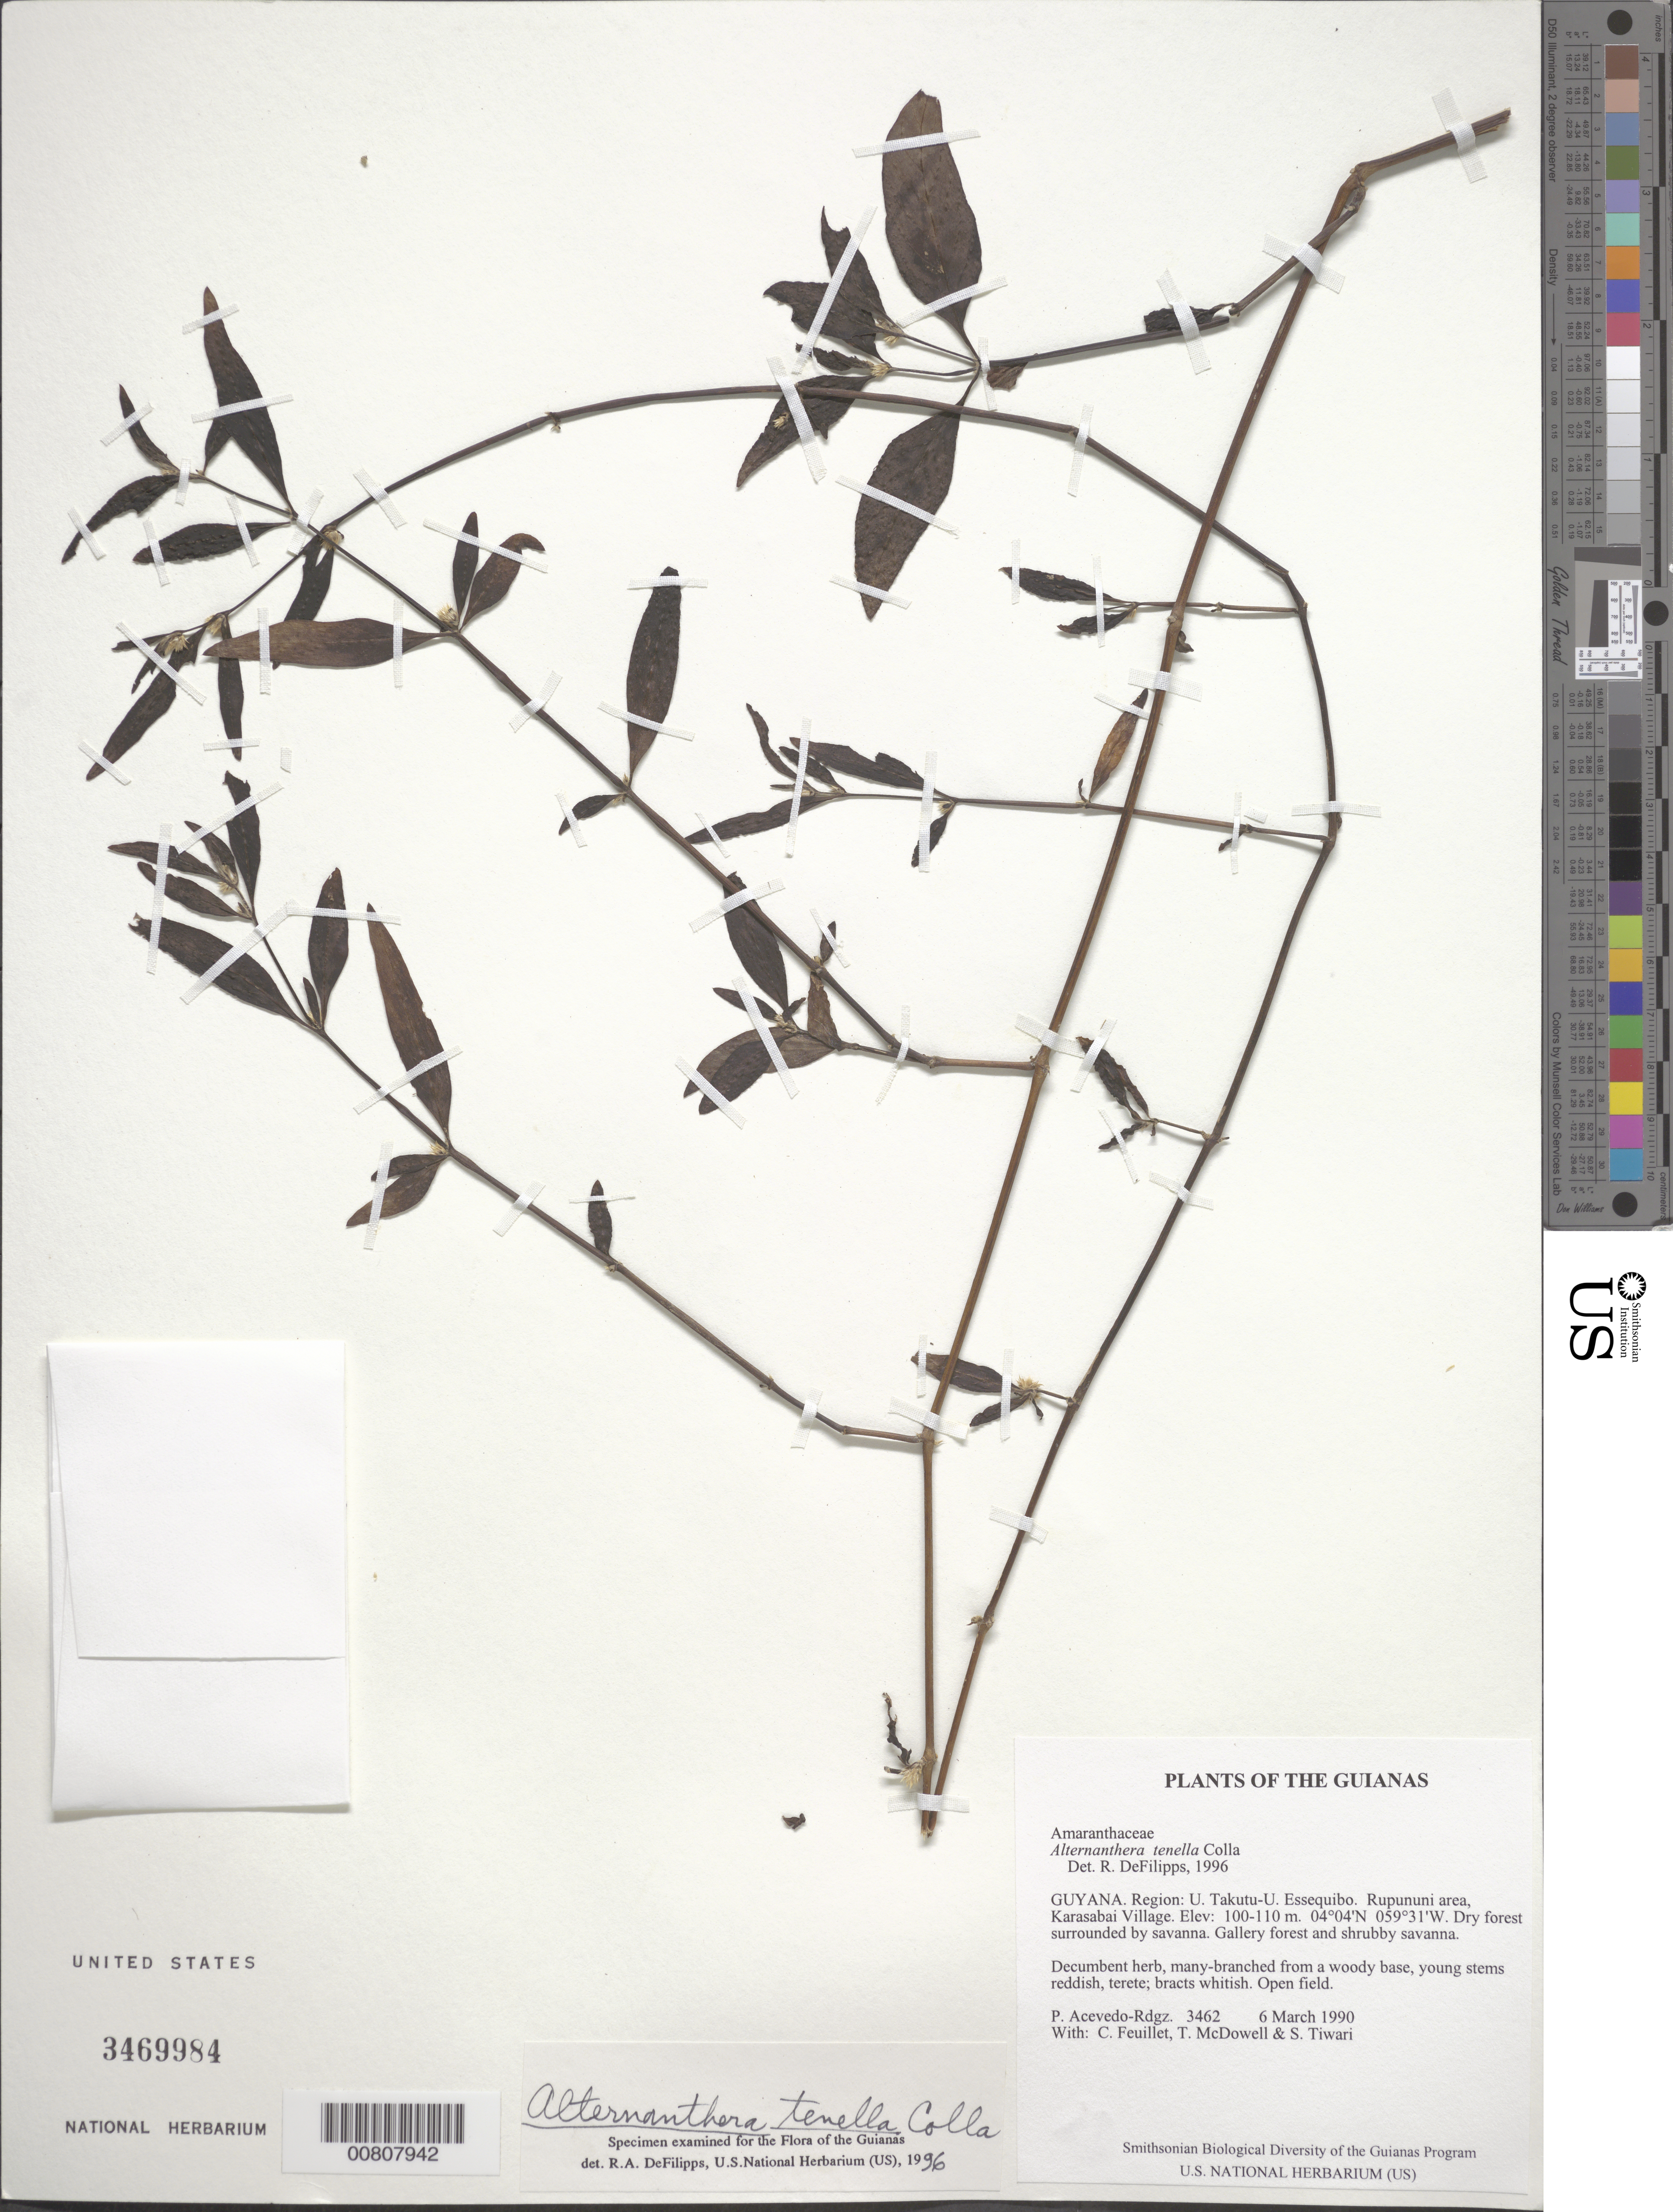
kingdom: Plantae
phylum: Tracheophyta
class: Magnoliopsida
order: Caryophyllales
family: Amaranthaceae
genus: Alternanthera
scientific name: Alternanthera tenella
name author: Colla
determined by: DeFilipps, R. A.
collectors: P. Acevedo-Rodr., C. Feuillet, T. McDowell & S. Tiwari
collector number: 3462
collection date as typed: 06 Mar 1990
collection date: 1990-03-06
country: Guyana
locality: U. Takutu - U. Essequibo. Rupununi area, Karasabai Village.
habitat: Dry forest surrounded by savanna. Gallery forest and shrubby savanna.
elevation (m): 100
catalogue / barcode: US 3469984